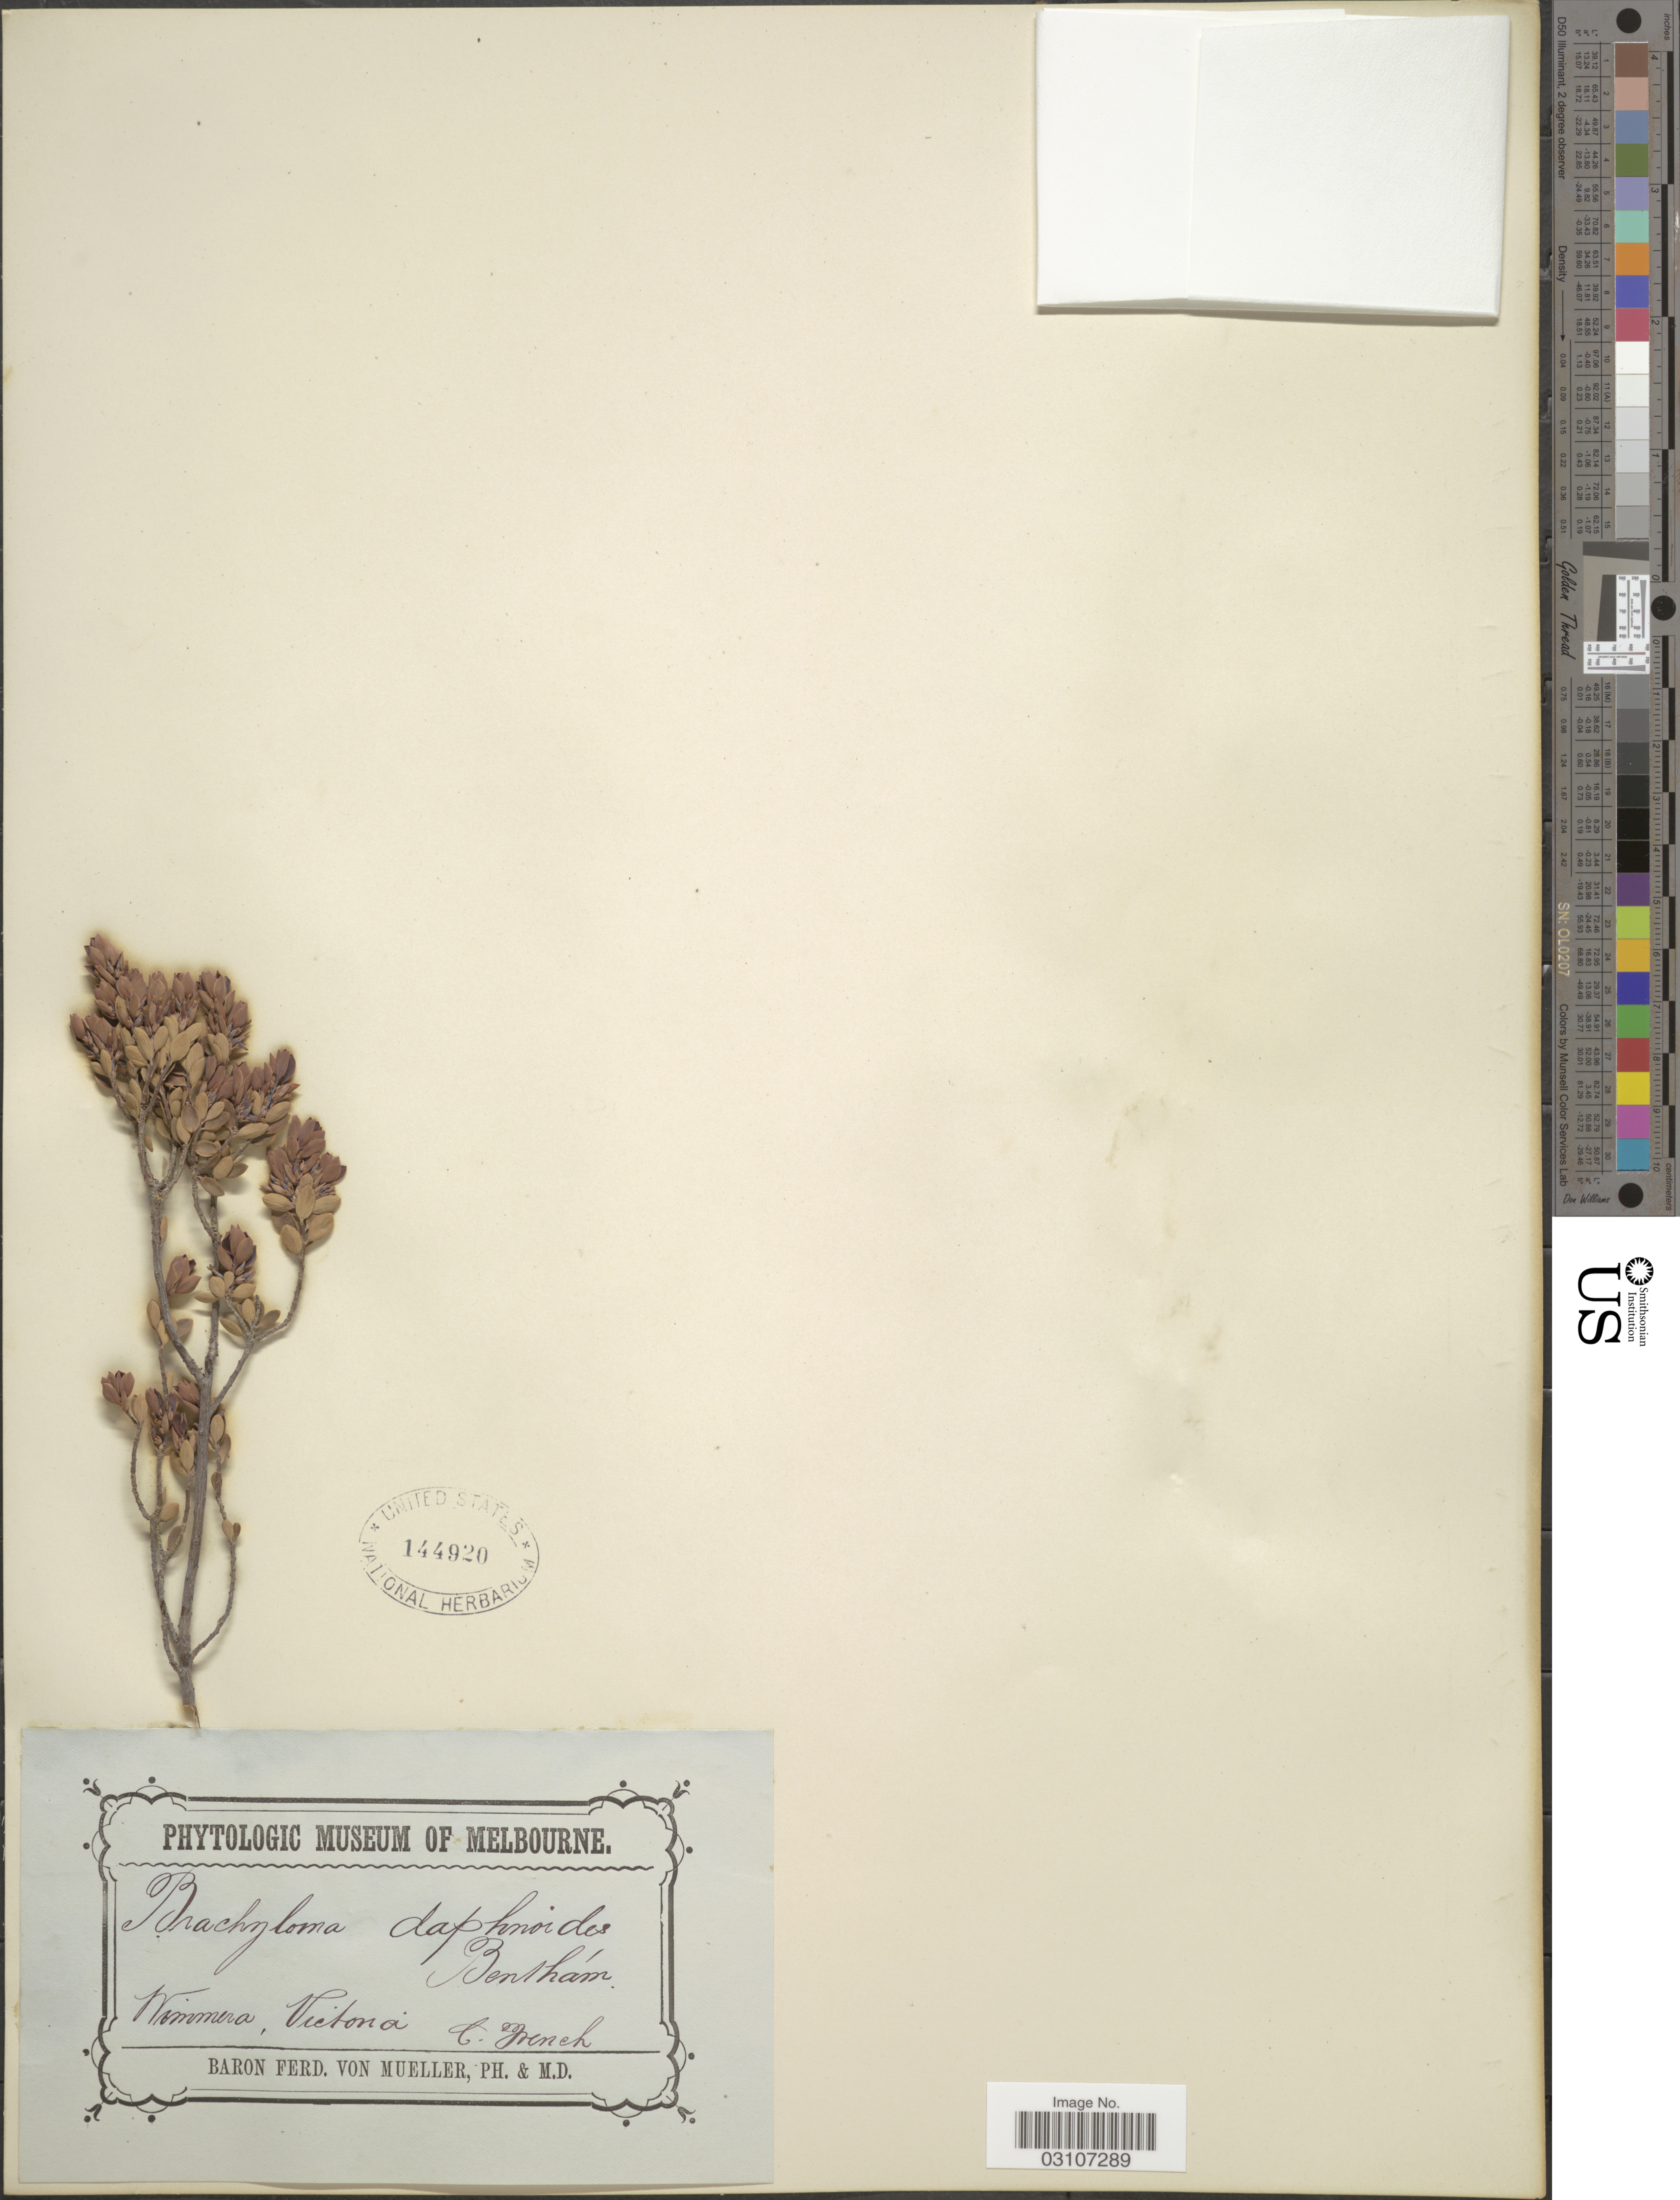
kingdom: Plantae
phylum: Tracheophyta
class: Magnoliopsida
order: Ericales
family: Ericaceae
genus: Brachyloma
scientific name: Brachyloma daphnoides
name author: (Sm.) Benth.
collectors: C. French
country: Australia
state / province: Victoria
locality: Wimmera Victoria.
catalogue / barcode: US 144920